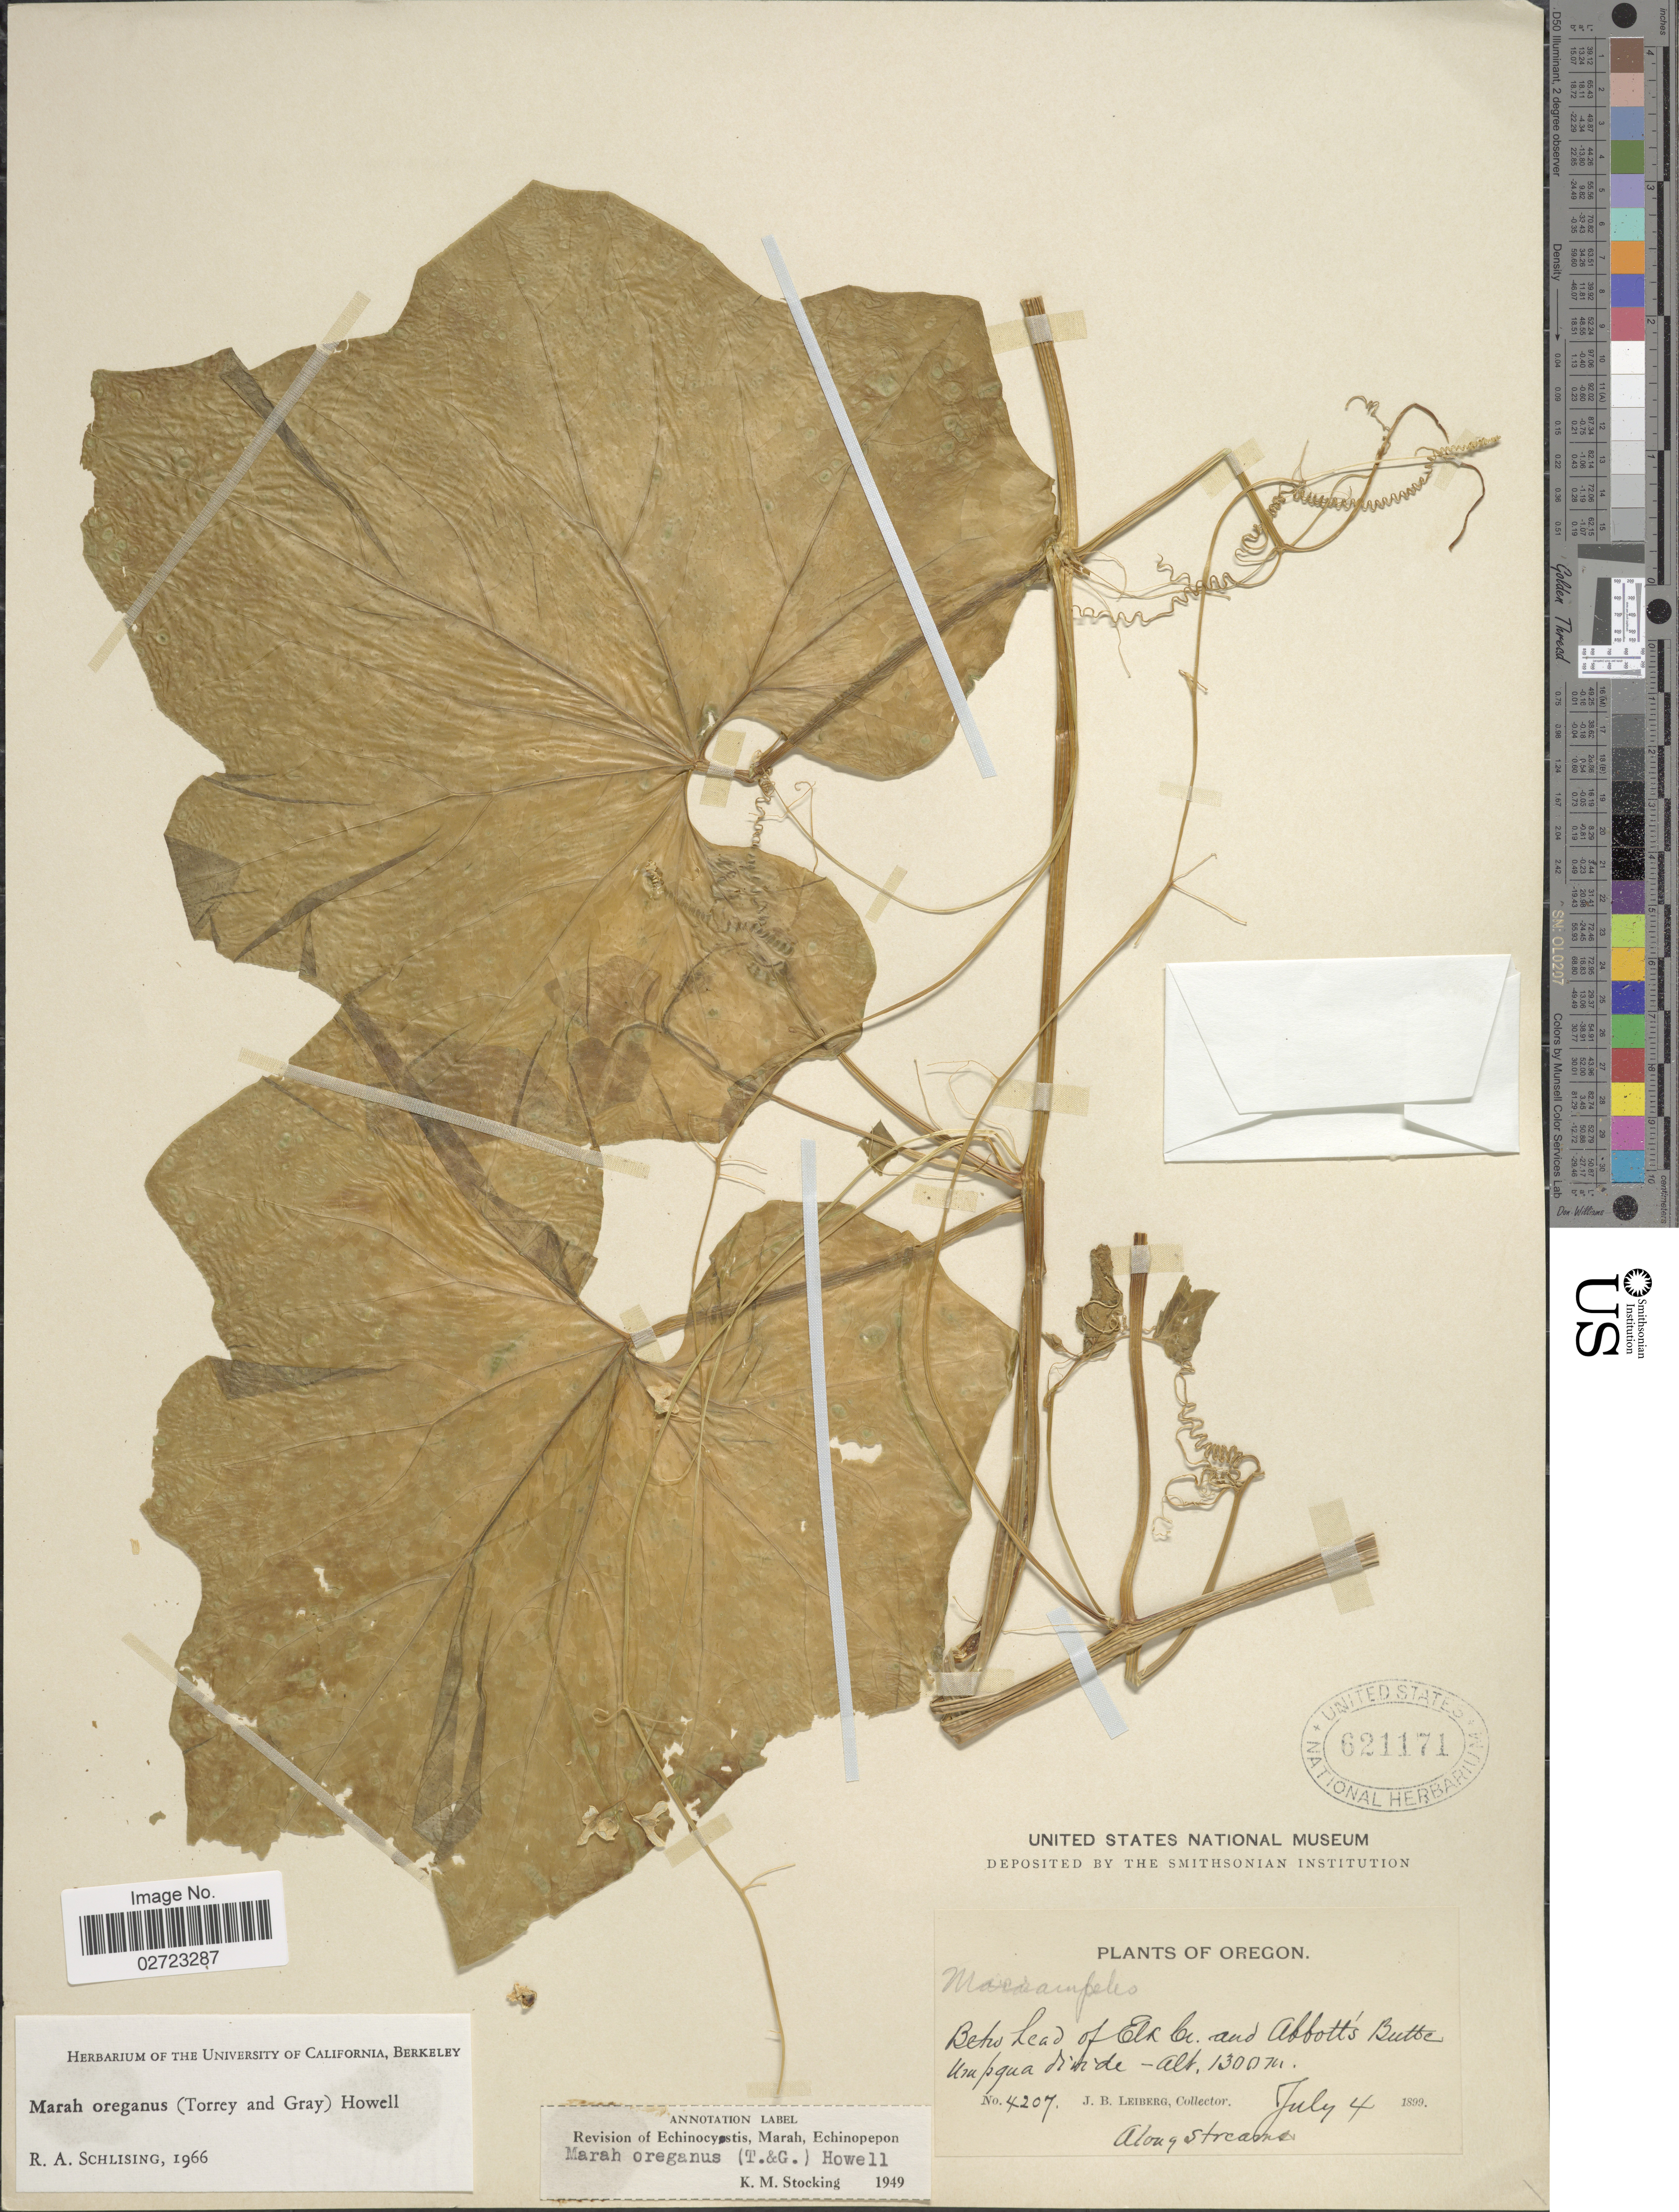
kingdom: Plantae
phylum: Tracheophyta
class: Magnoliopsida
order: Cucurbitales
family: Cucurbitaceae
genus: Marah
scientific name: Marah oregana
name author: (Torr. & A. Gray) Howell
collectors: J. B. Leiberg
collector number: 4207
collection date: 1899-07-04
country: United States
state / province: Oregon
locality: Betw. head of Elk Cr. [Between head of Elk Creek] and Abbott's Butte. Umpqua divide, along streams.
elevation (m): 1300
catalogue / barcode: US 621171